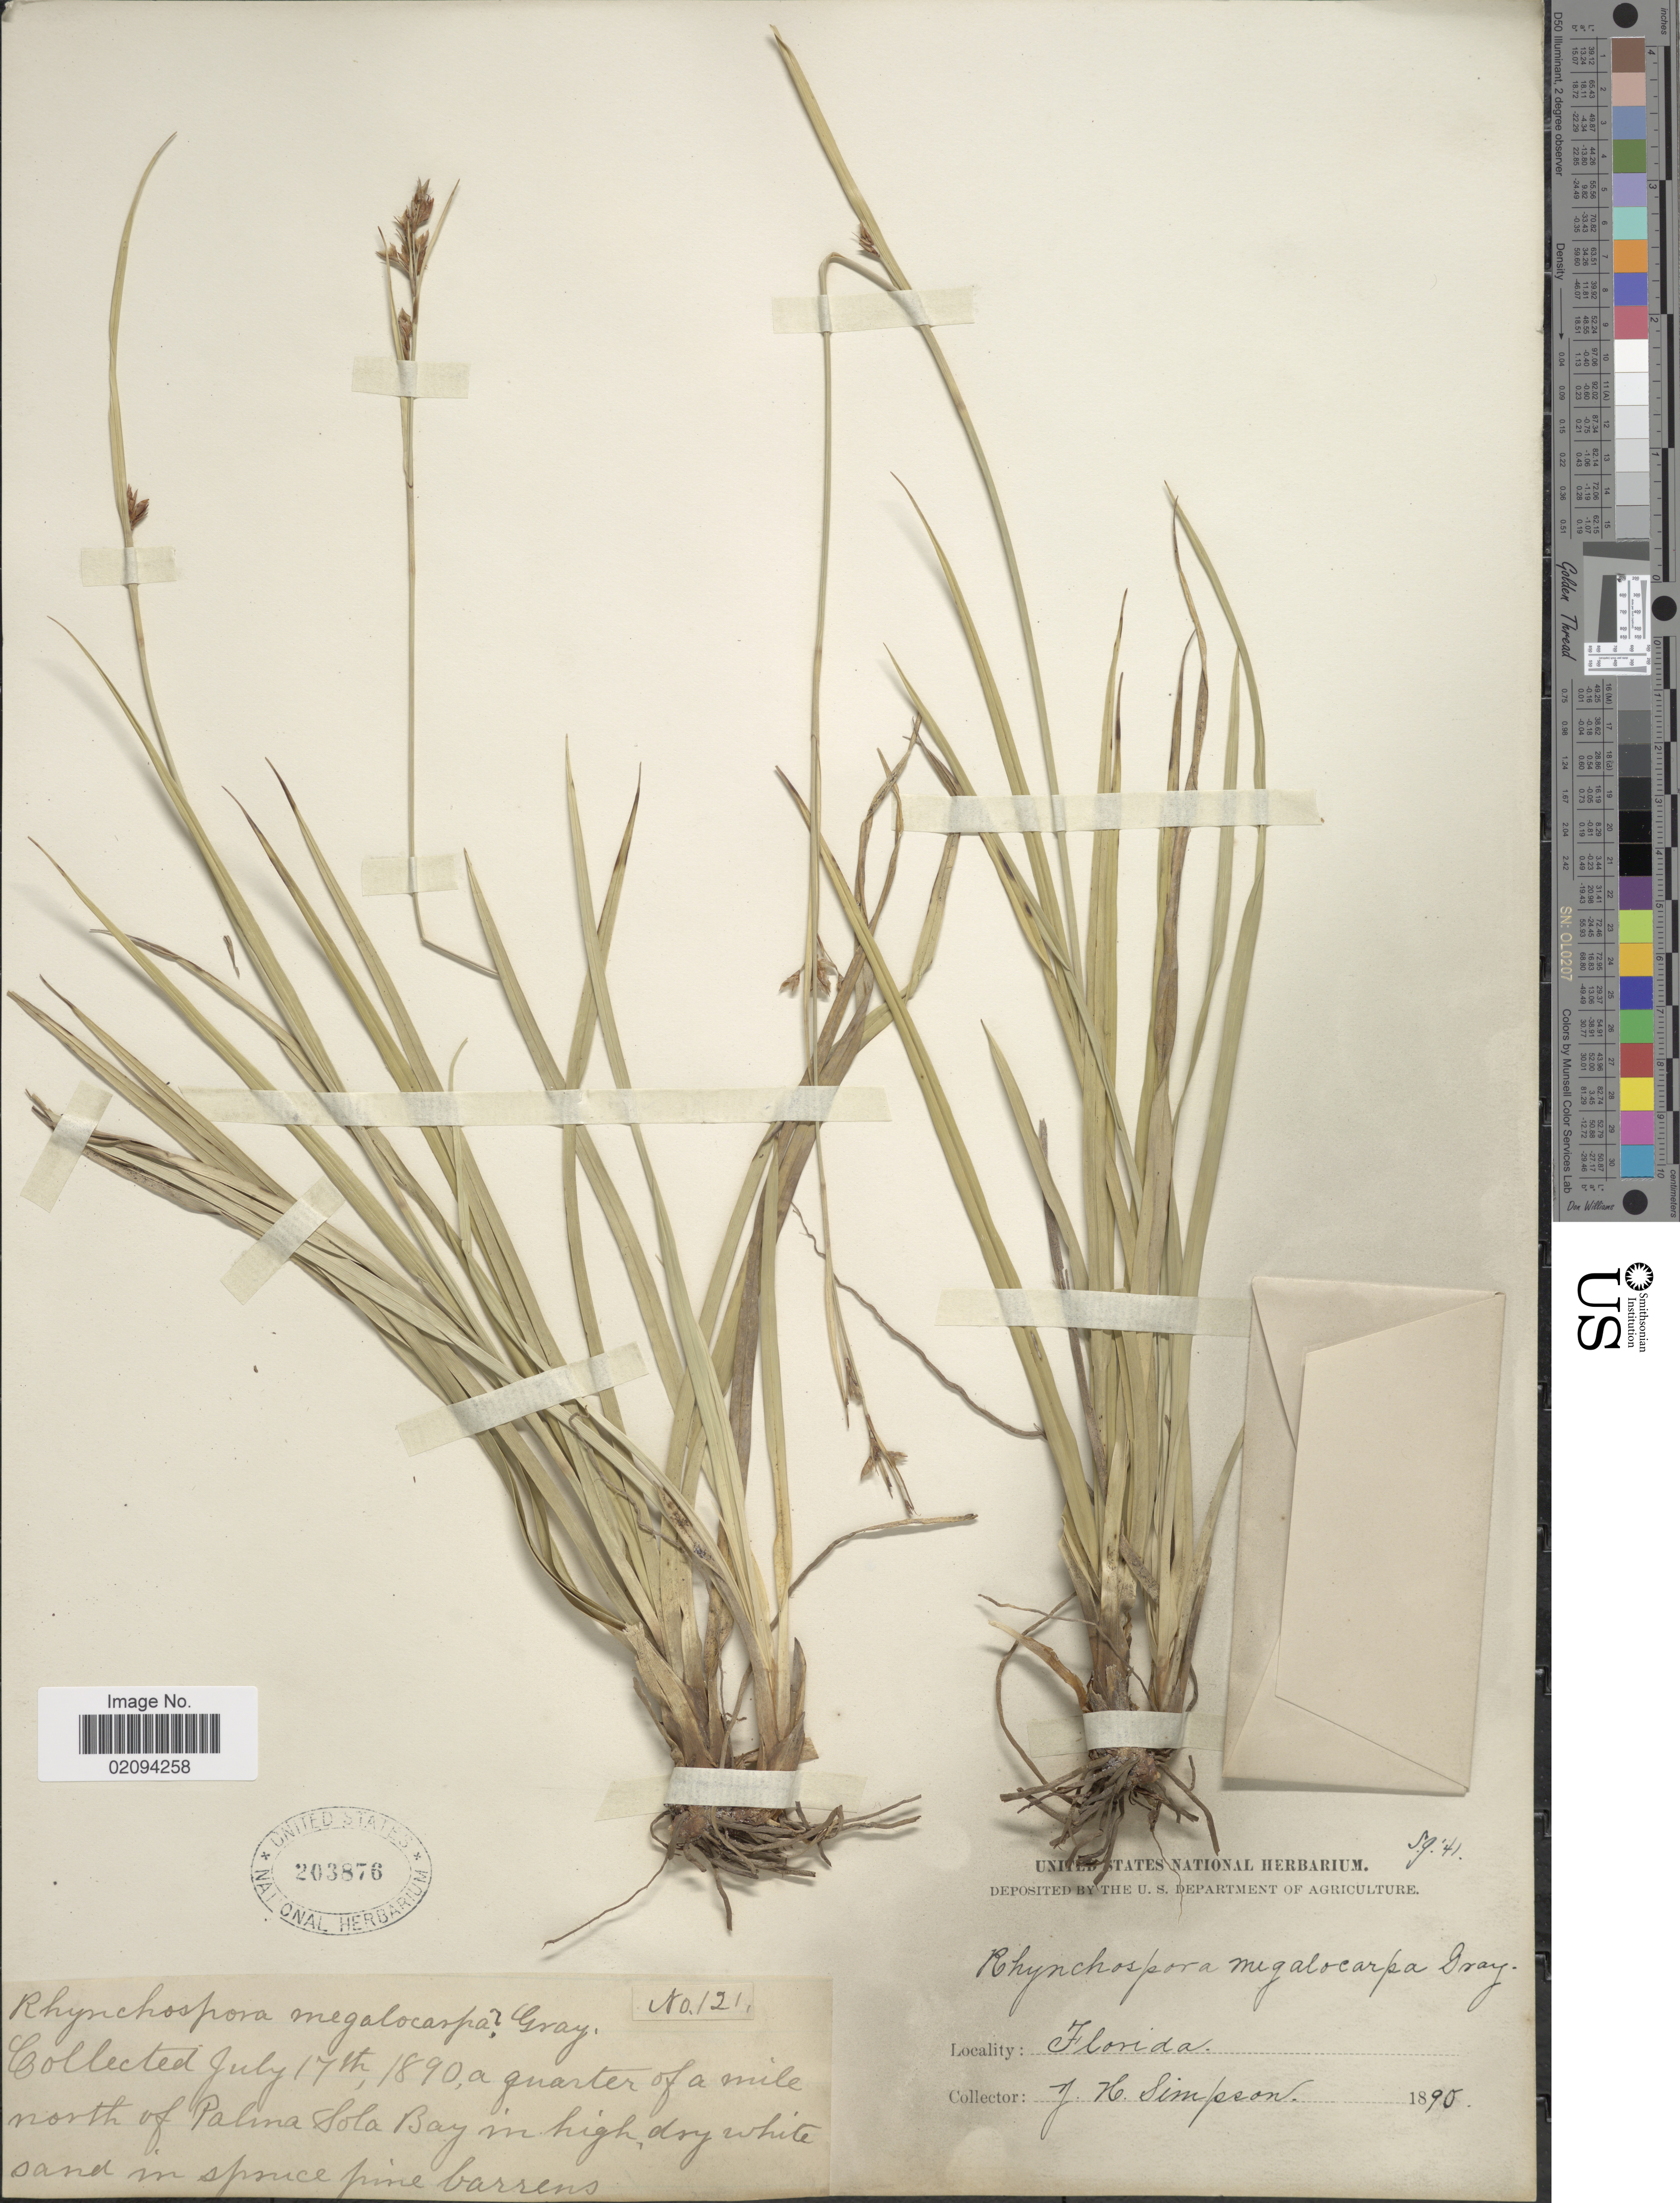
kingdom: Plantae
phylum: Tracheophyta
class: Liliopsida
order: Poales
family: Cyperaceae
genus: Rhynchospora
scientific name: Rhynchospora megalocarpa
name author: A. Gray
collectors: J. H. Simpson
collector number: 121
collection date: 1890-07-17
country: United States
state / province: Florida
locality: A quarter of a mile north of Palma Sola Bay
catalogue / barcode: US 203876